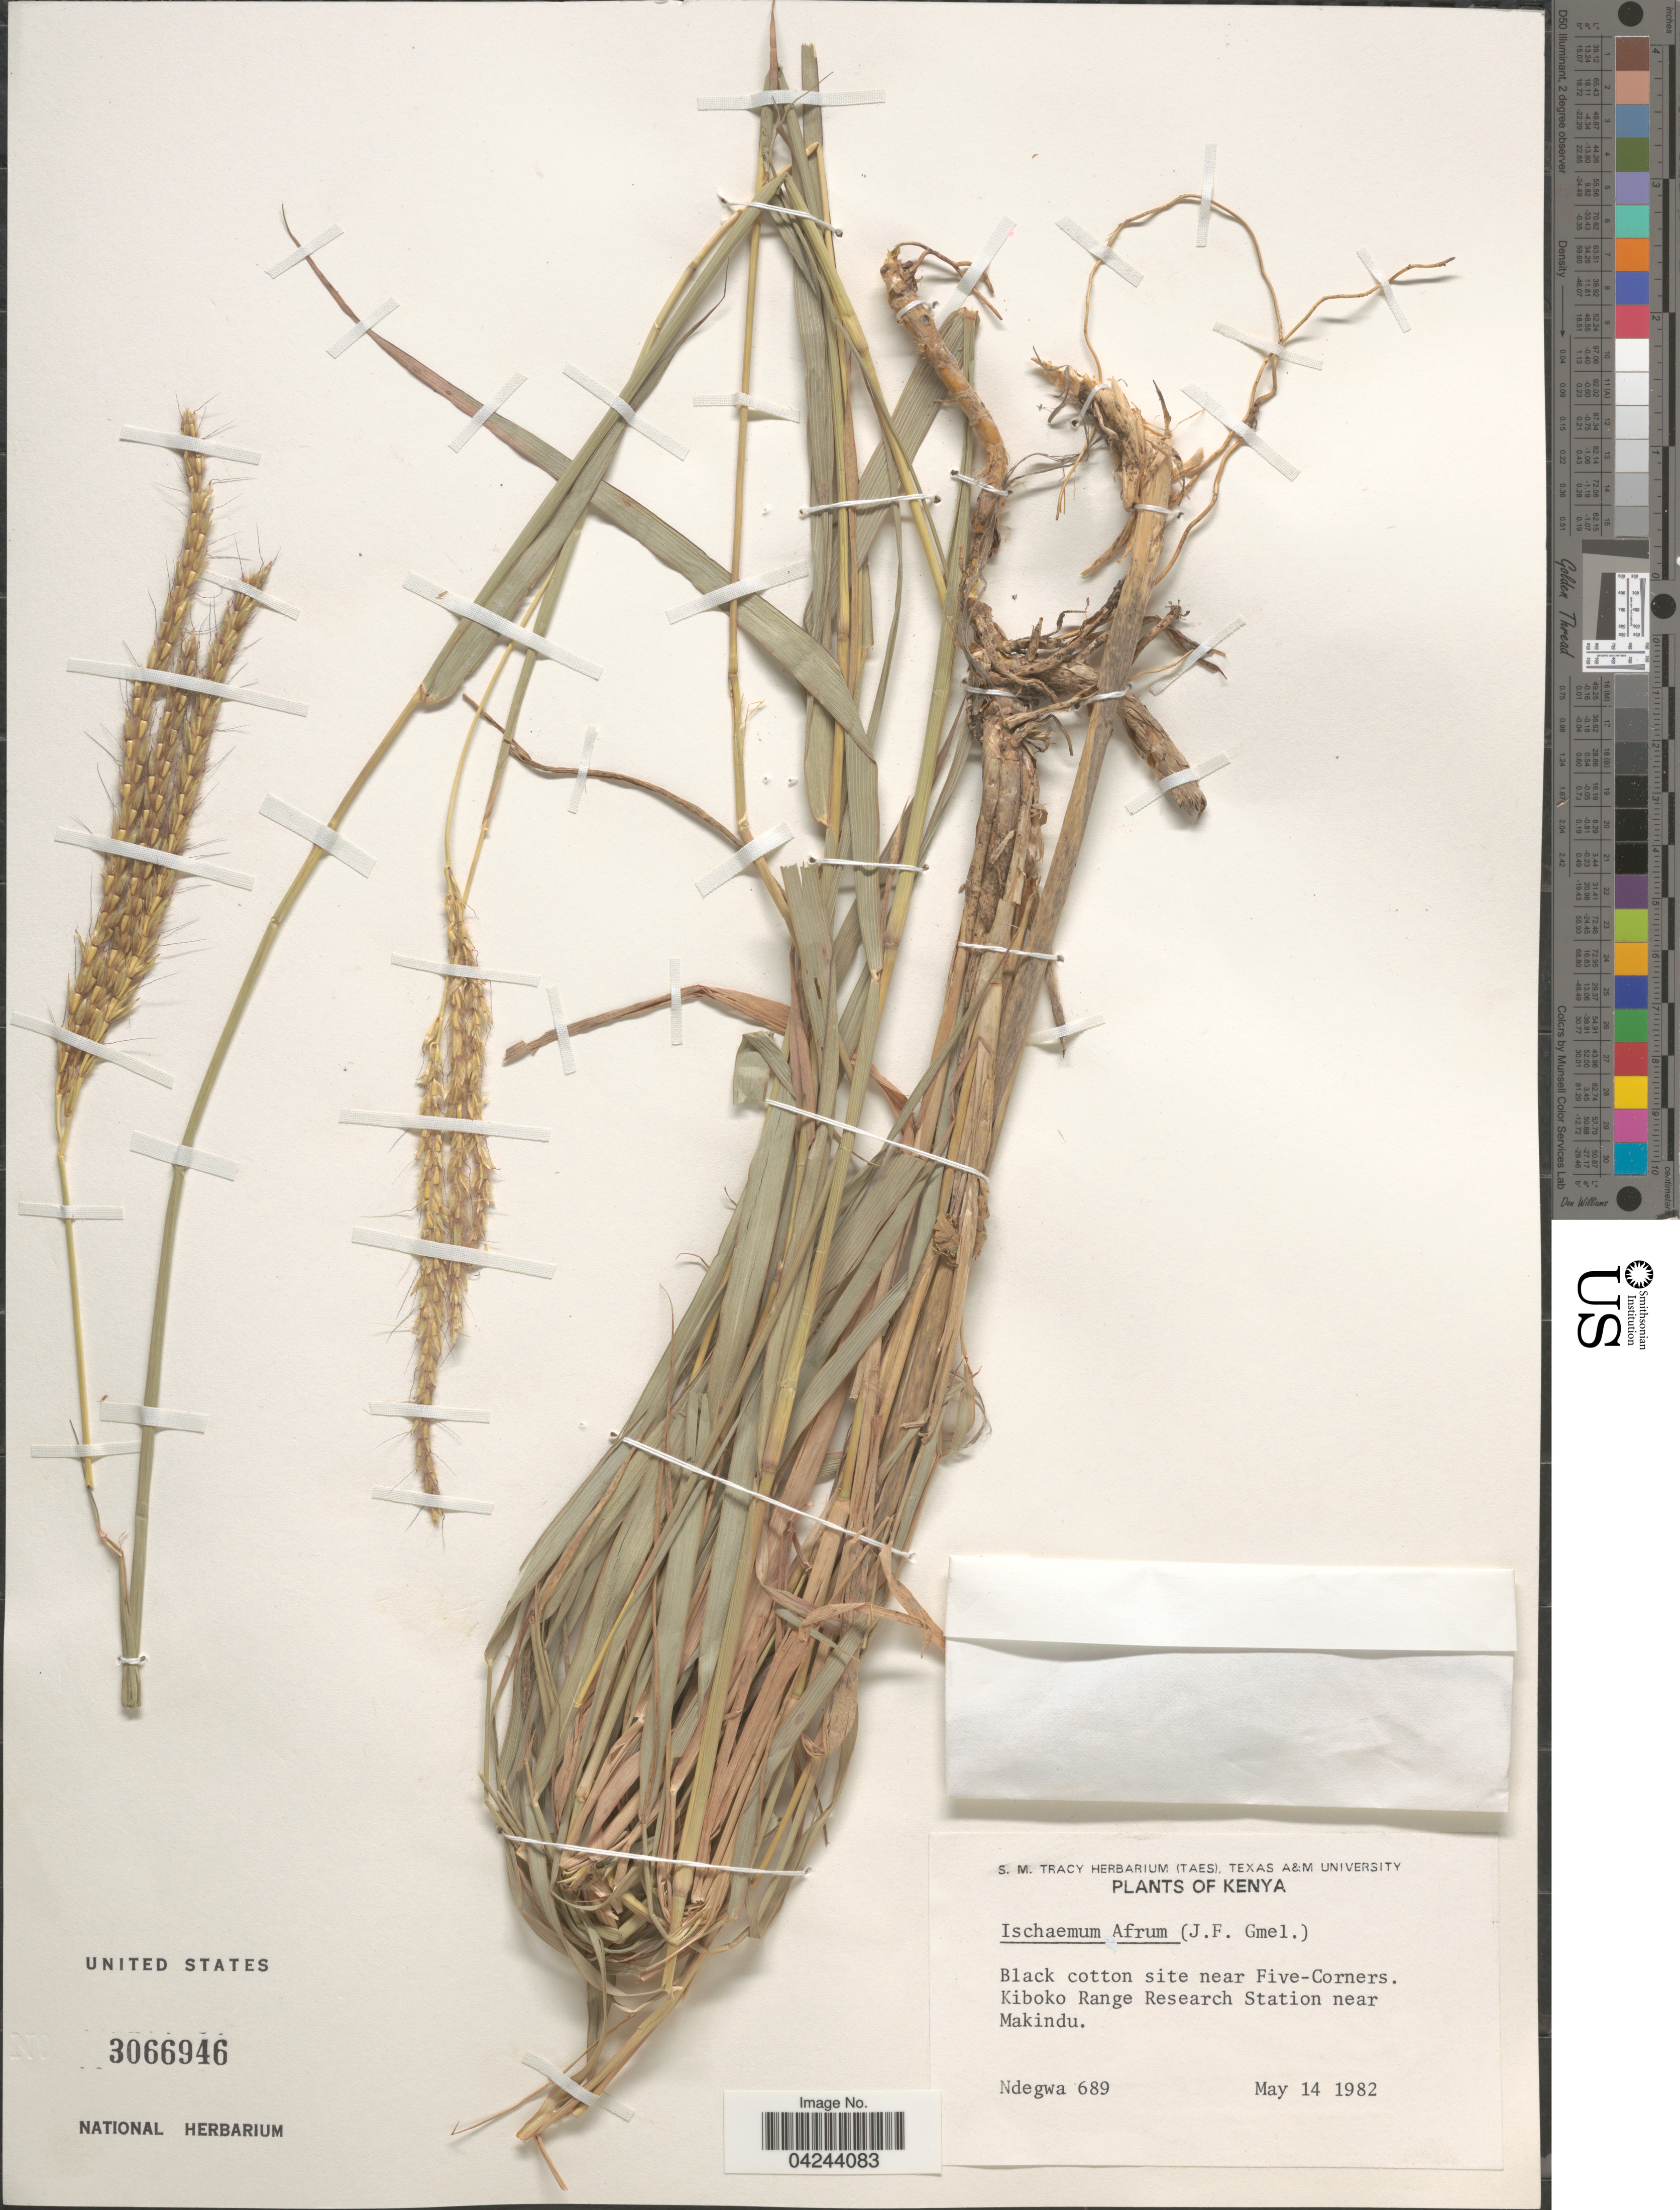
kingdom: Plantae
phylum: Tracheophyta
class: Liliopsida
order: Poales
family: Poaceae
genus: Ischaemum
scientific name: Ischaemum afrum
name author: (J.F. Gmel.) Dandy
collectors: -. Ndegwa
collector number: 689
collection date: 1982-05-14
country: Kenya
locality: Black cotton site near Five-Corners. Kiboko range Research Station near Makindu.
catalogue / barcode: US 3066946